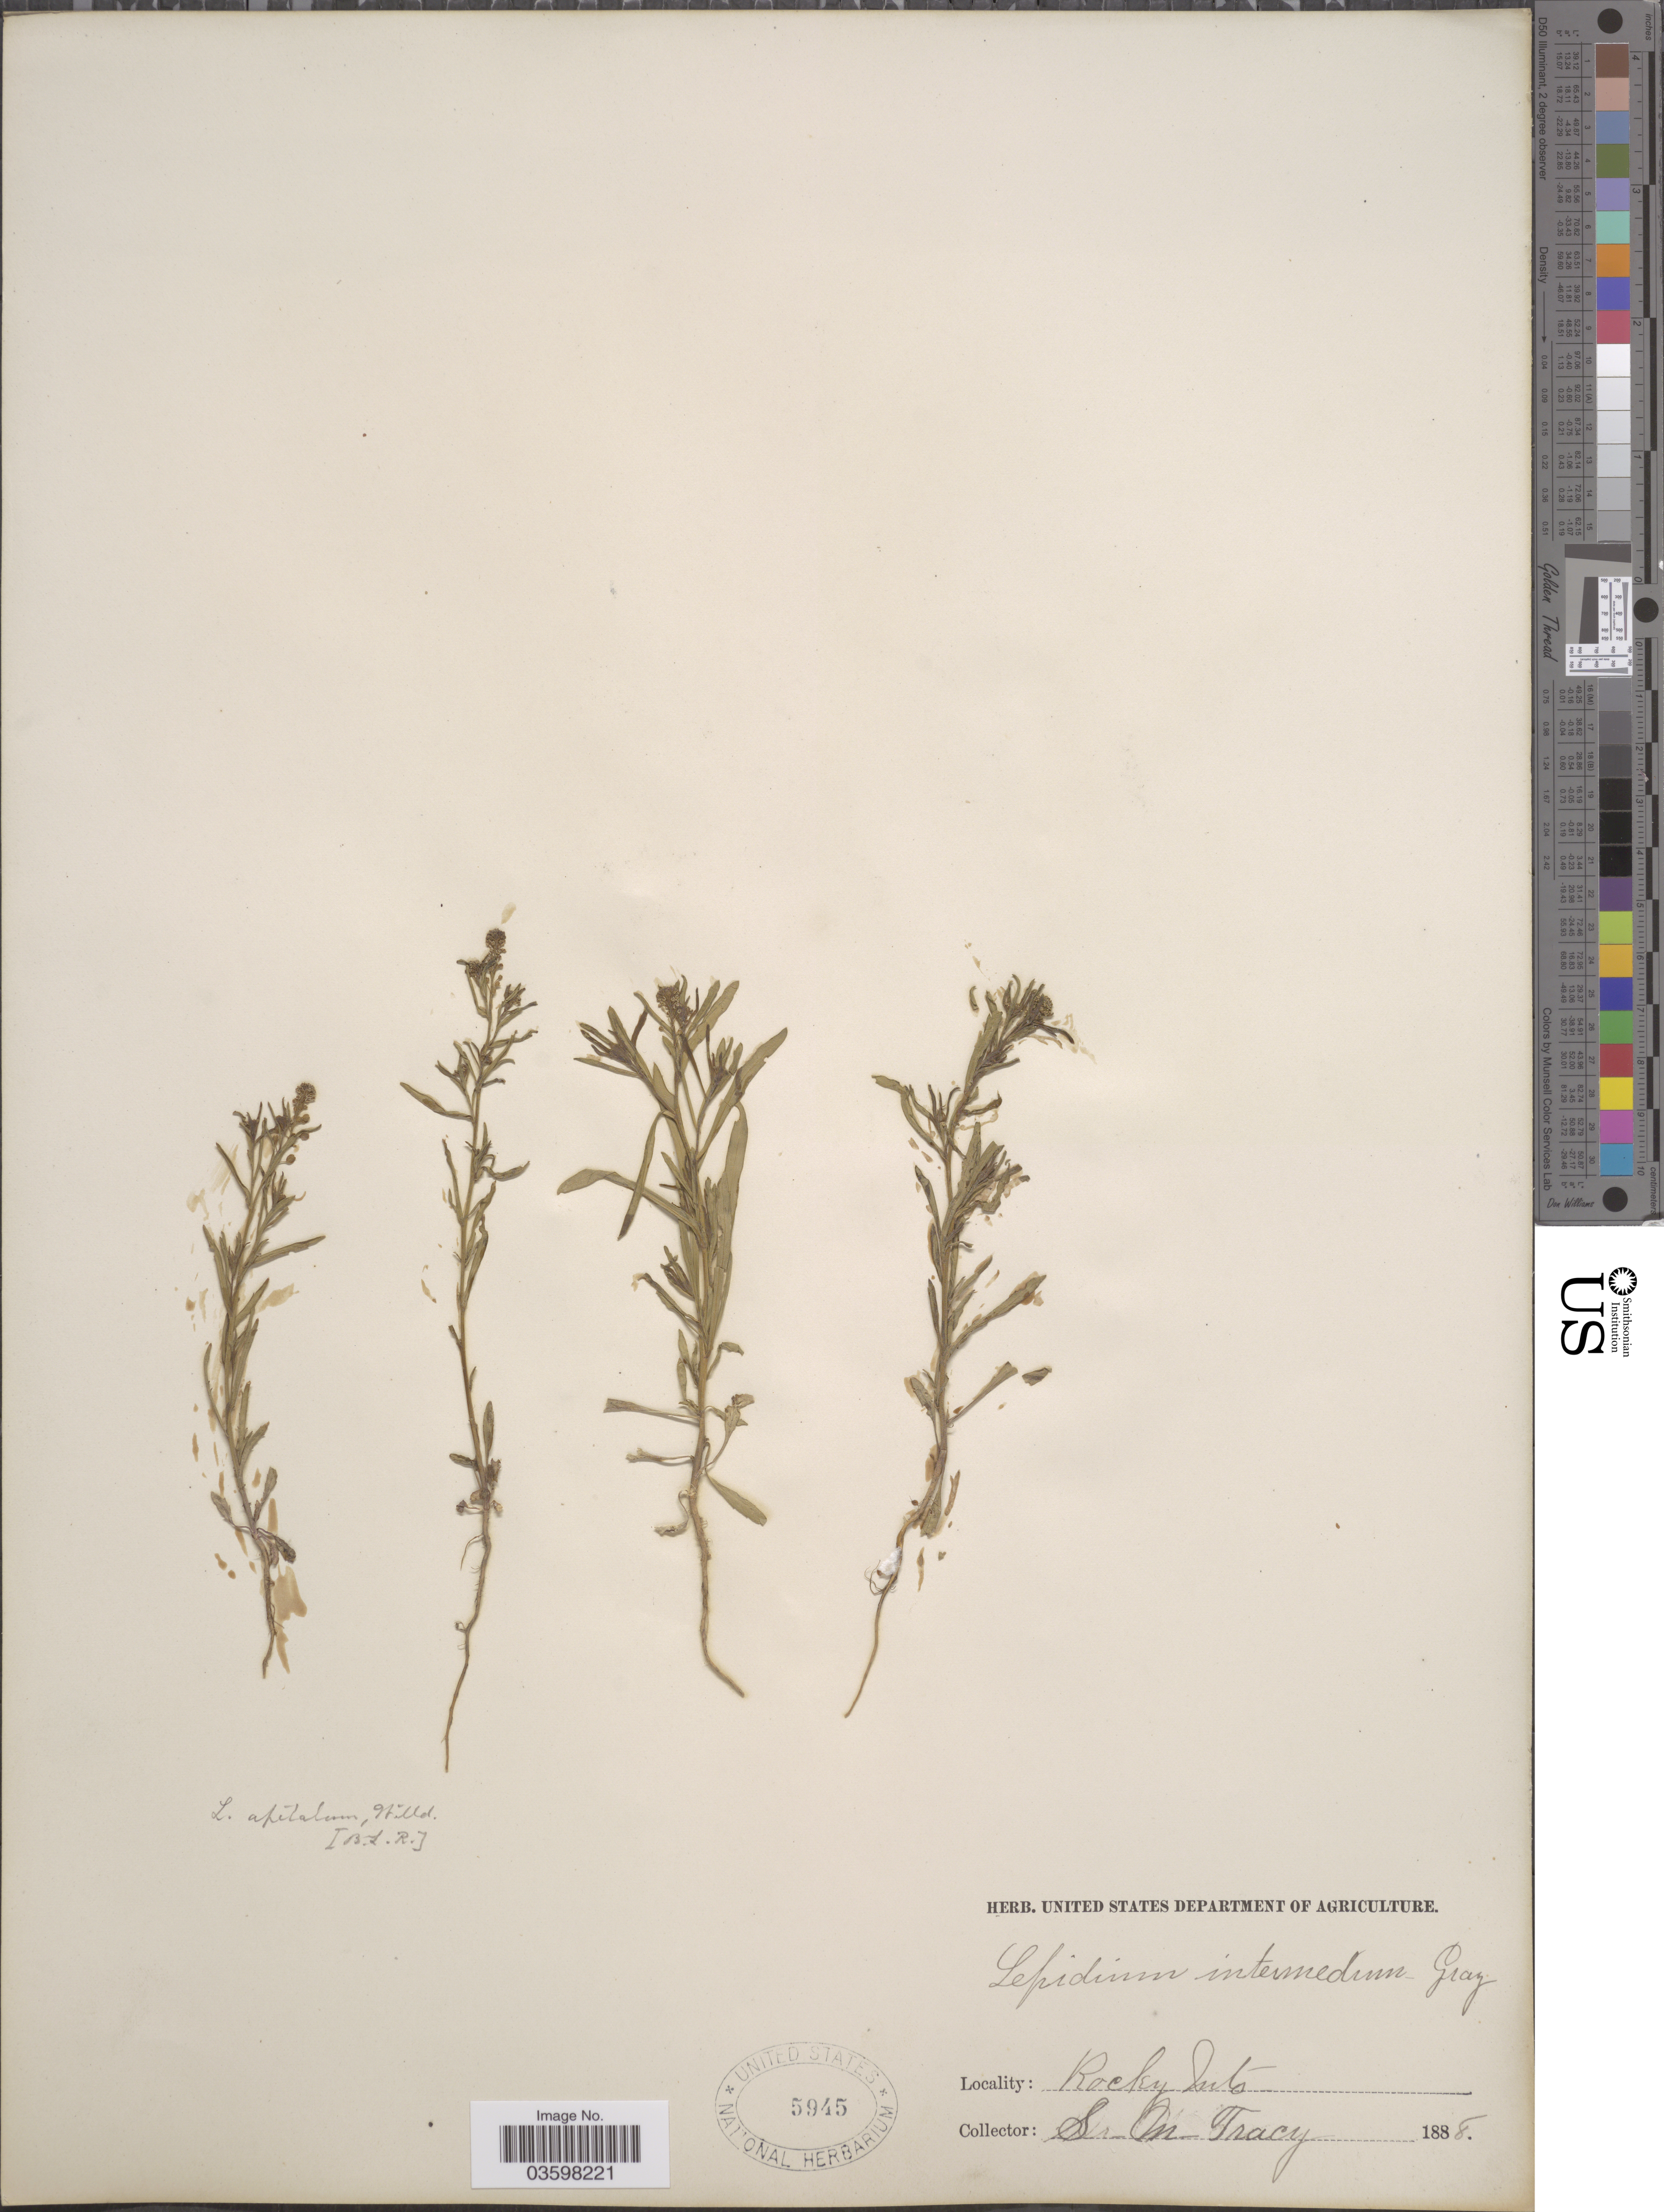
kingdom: Plantae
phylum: Tracheophyta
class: Magnoliopsida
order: Brassicales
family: Brassicaceae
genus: Lepidium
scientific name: Lepidium densiflorum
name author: Schrad.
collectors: S. M. Tracy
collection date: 1888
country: United States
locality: Rocky Mts.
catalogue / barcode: US 5945